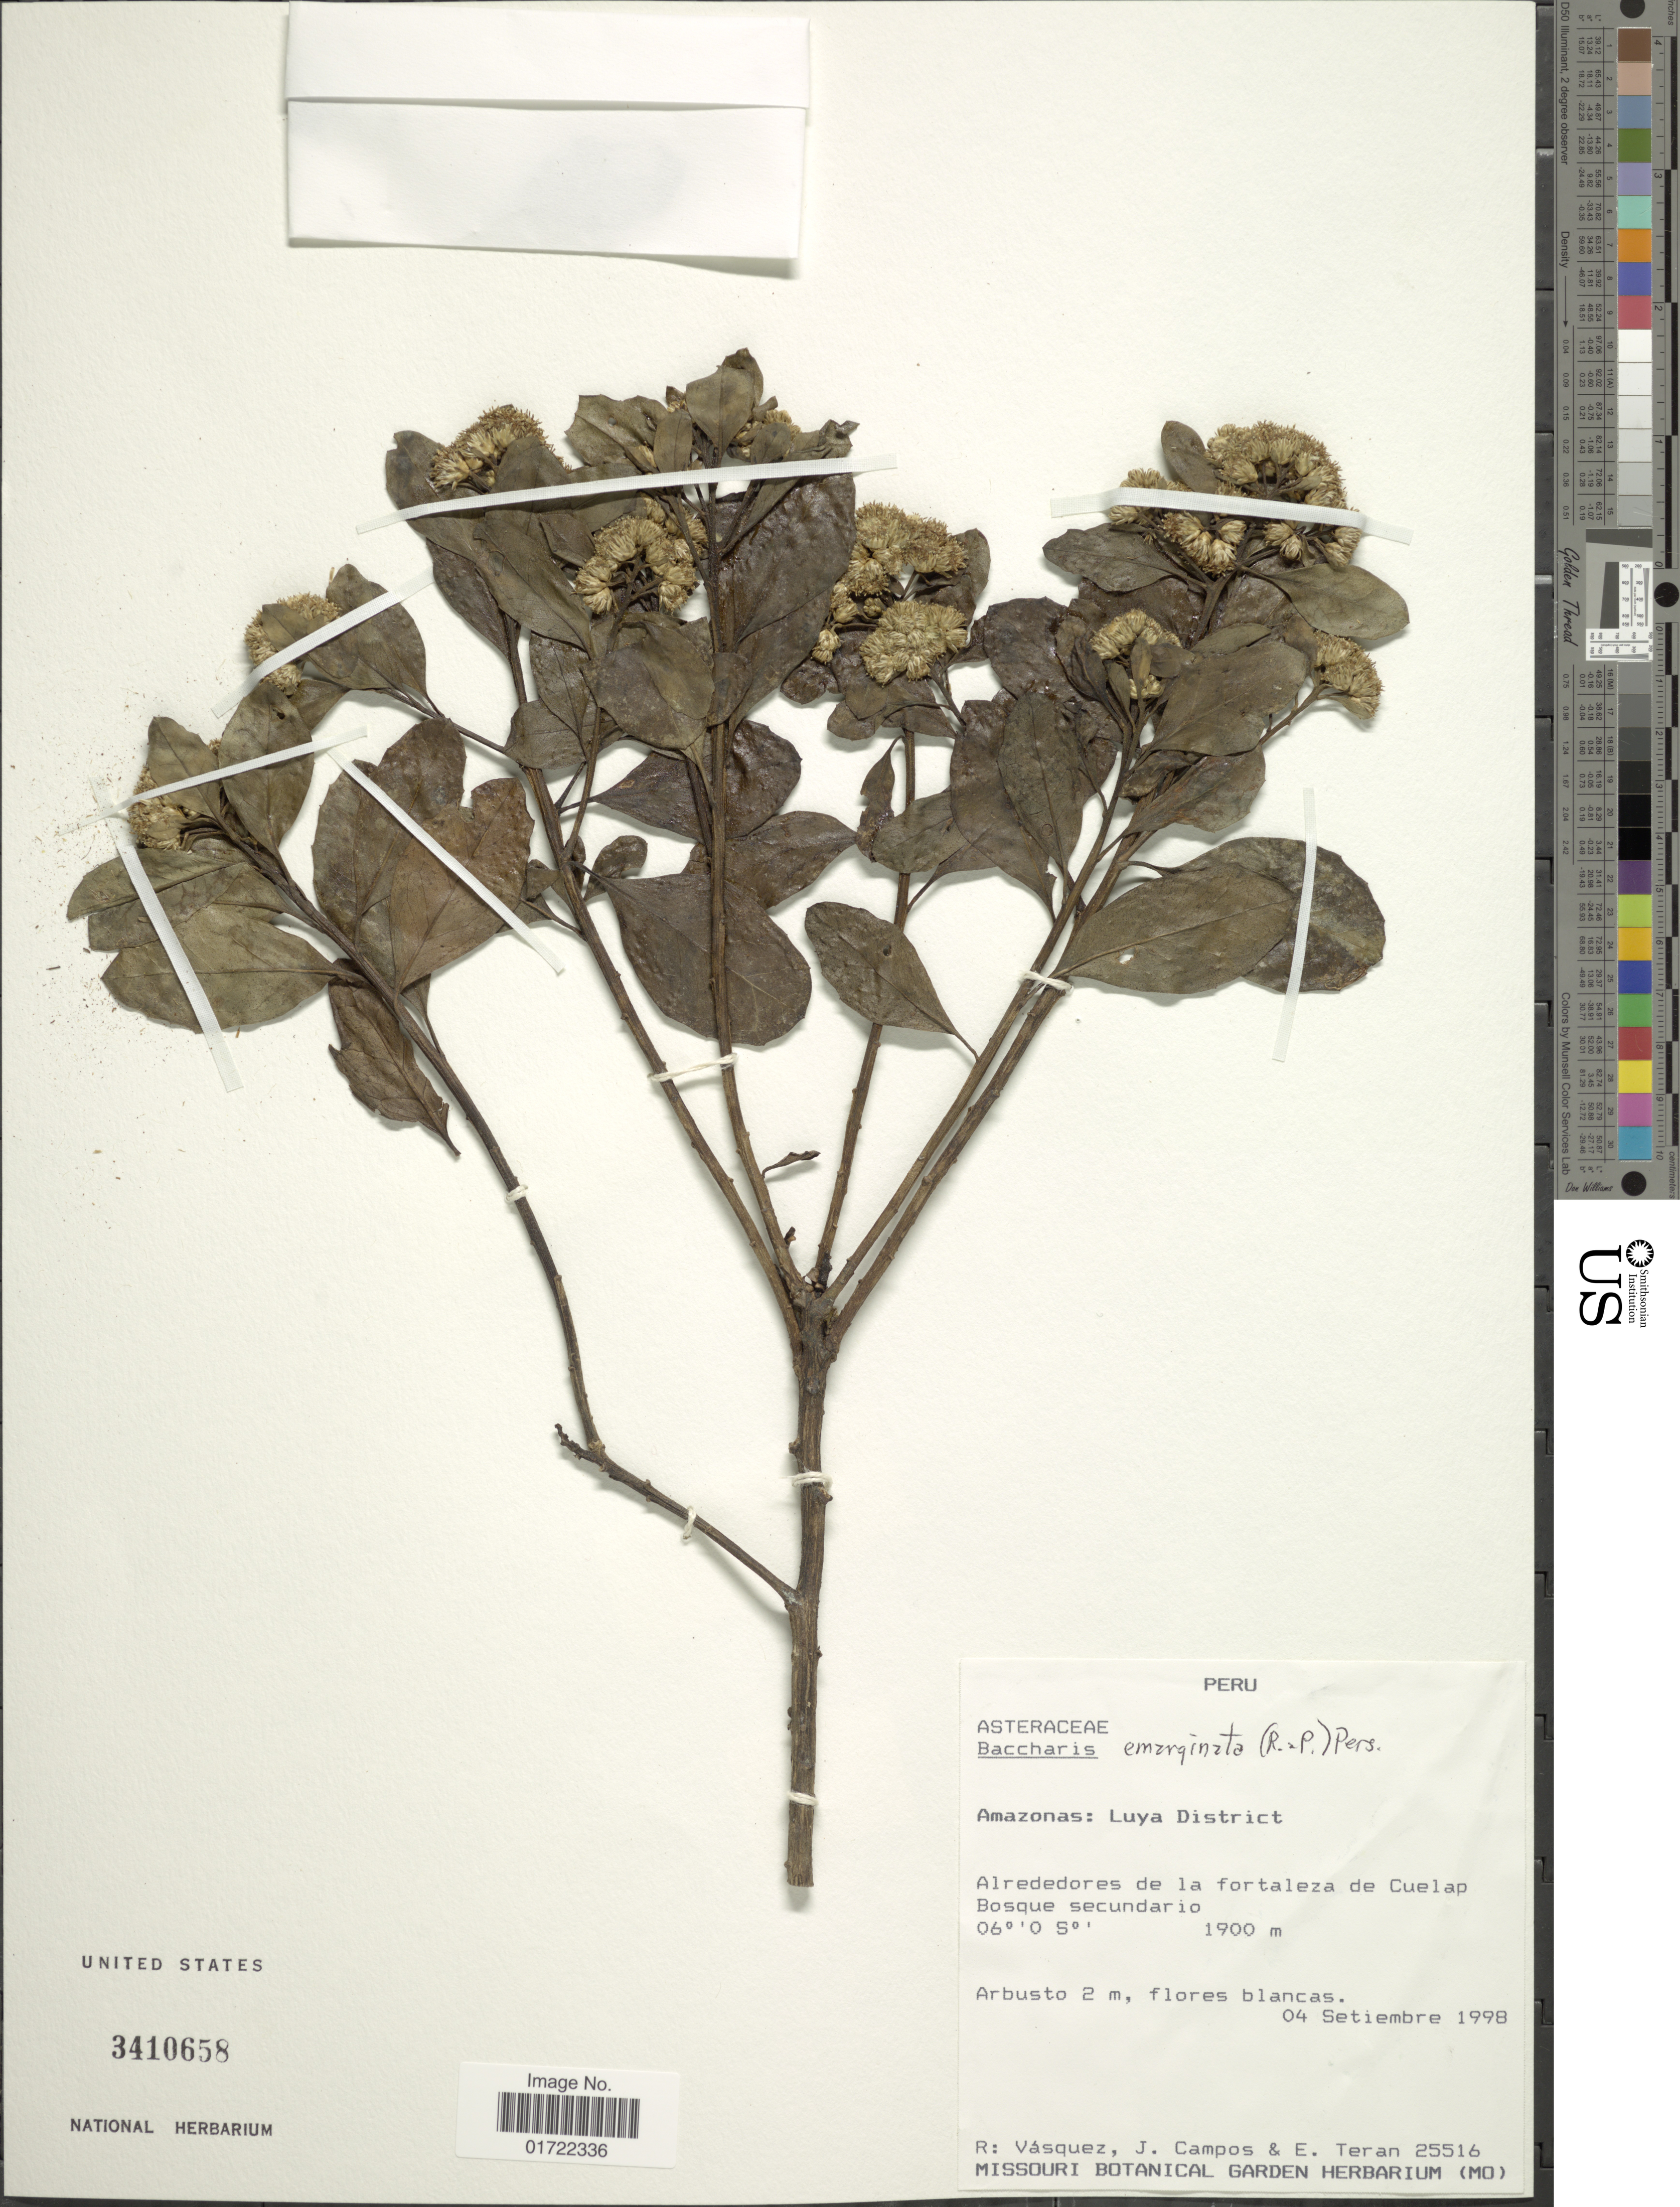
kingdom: Plantae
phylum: Tracheophyta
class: Magnoliopsida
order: Asterales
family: Asteraceae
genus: Baccharis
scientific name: Baccharis emarginata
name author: (Ruiz & Pav.) Pers.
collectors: R. Vásquez, J. Campos & E. Teran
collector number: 25516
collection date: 1998-09-04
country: Peru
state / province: Amazonas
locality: Luya District, alrededores de l fortaleza de Cuelap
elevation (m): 1900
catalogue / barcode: US 3410658